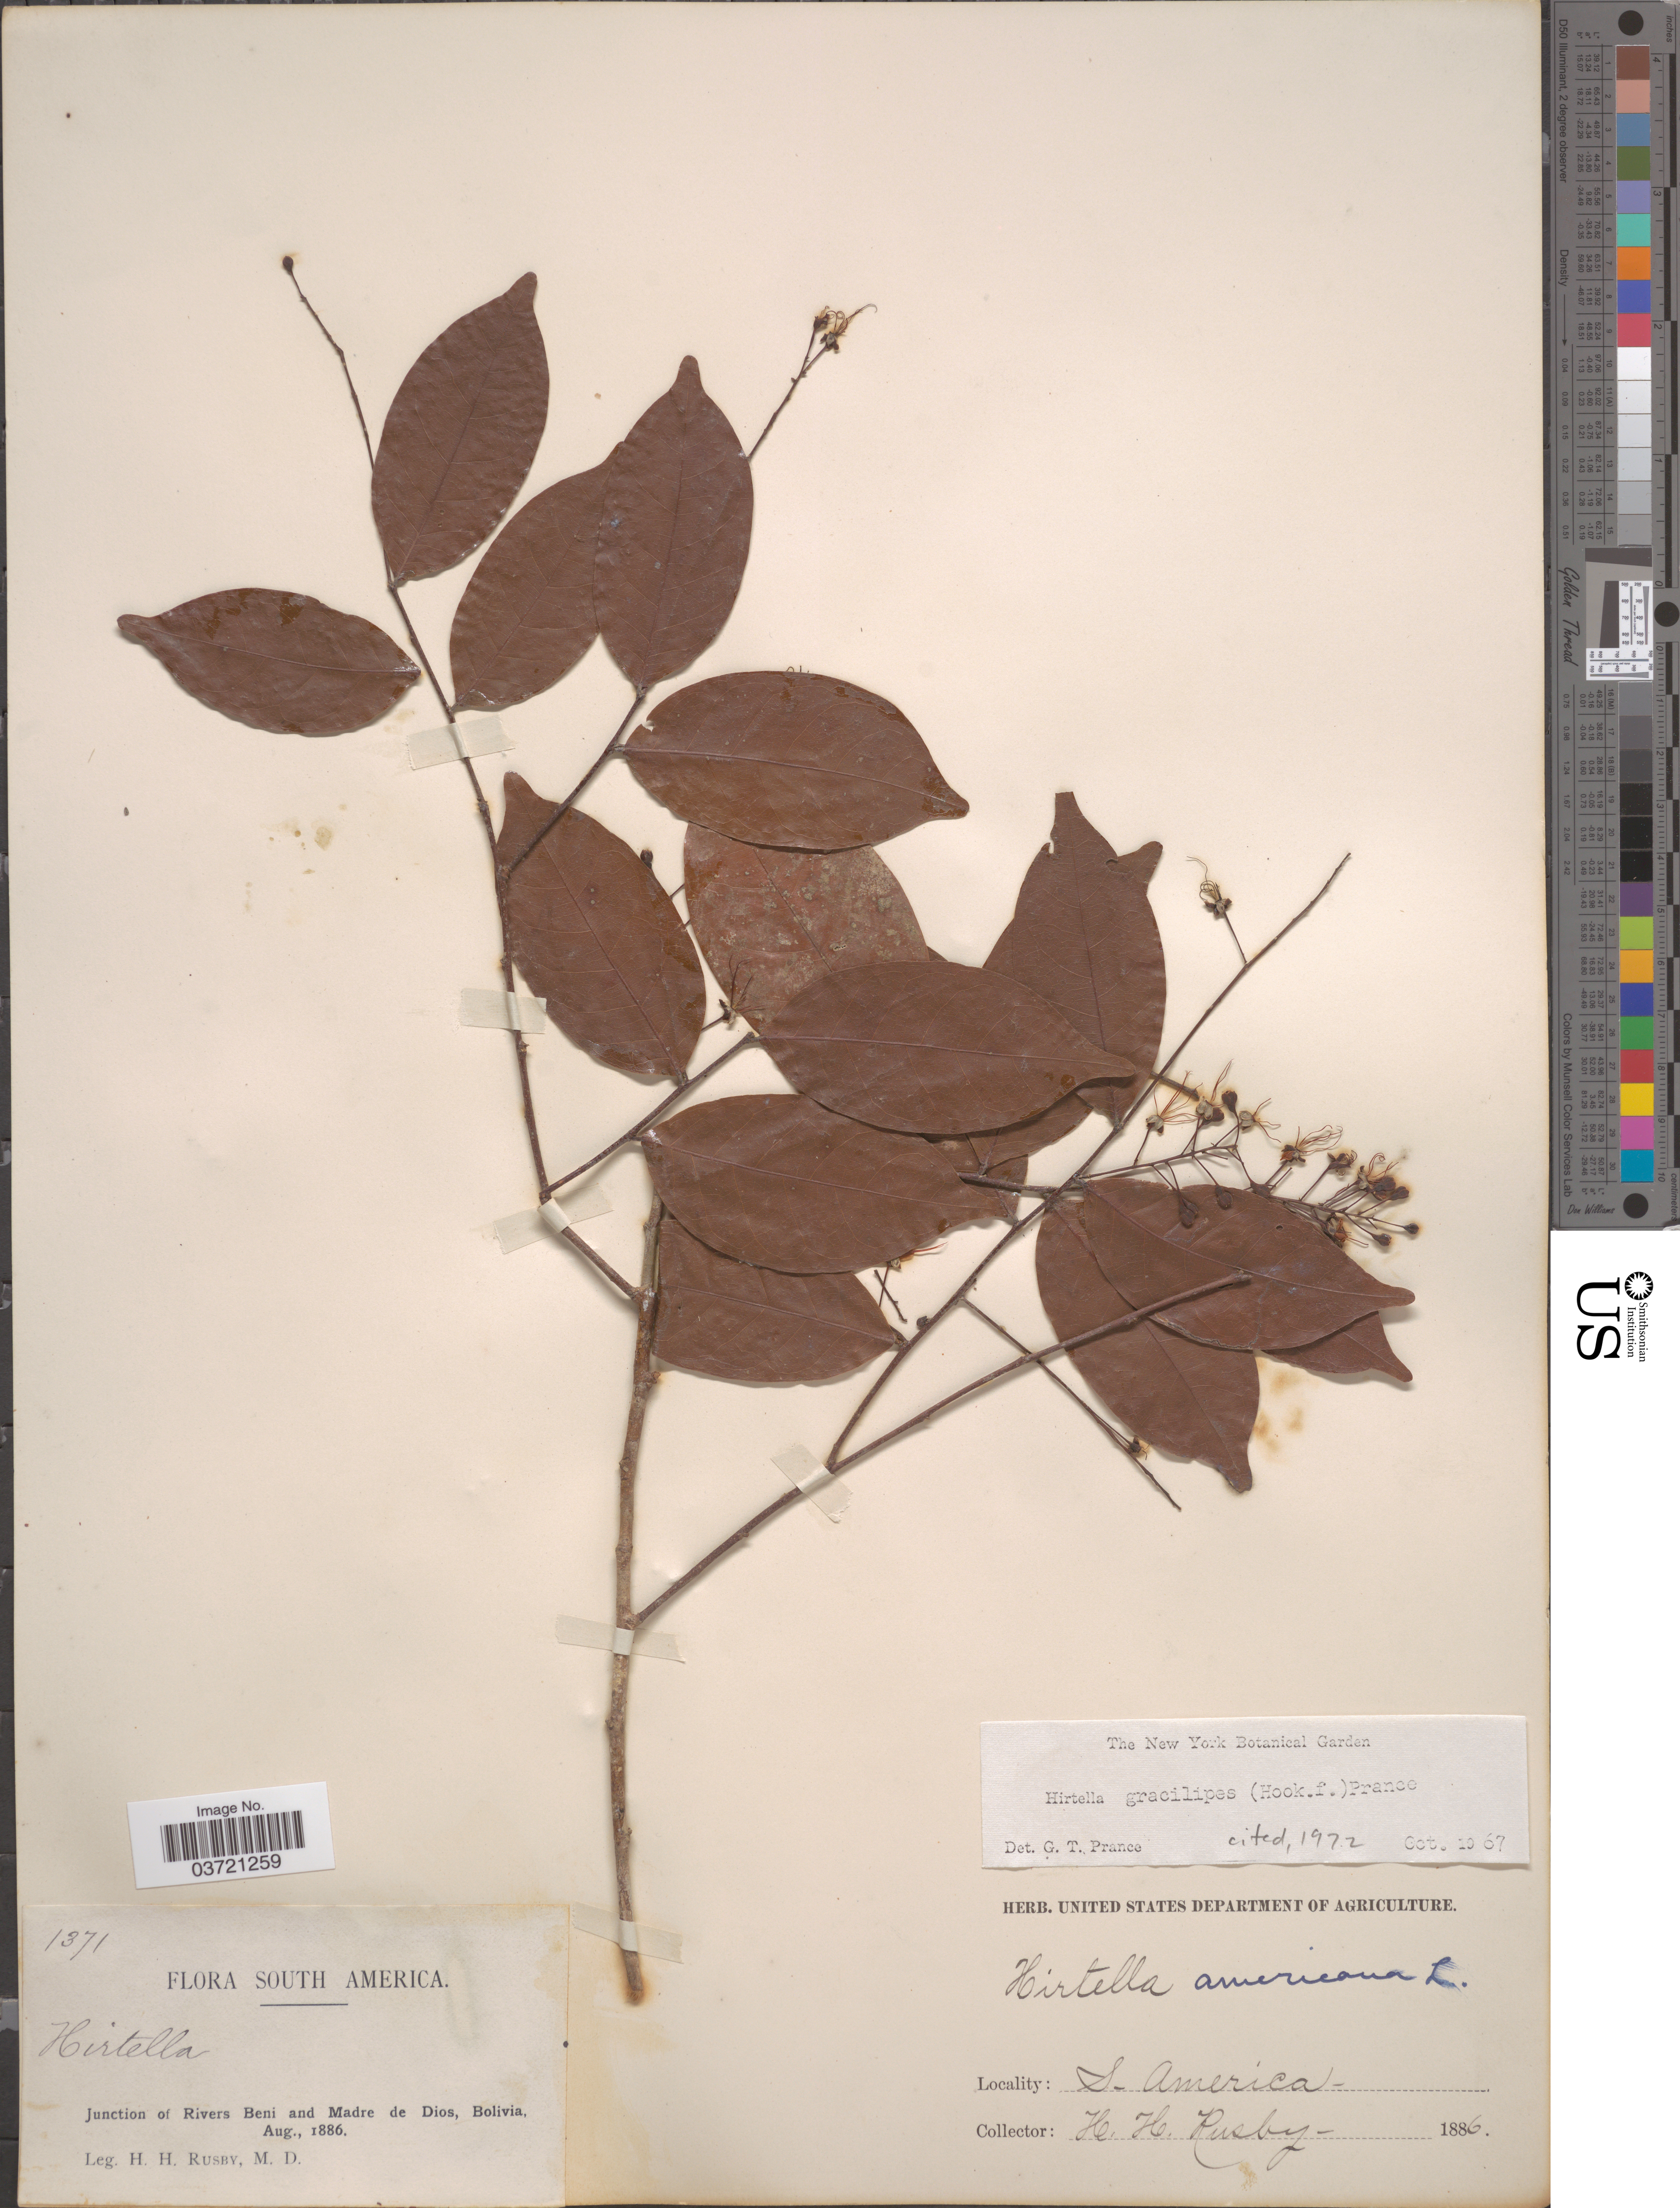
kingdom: Plantae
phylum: Tracheophyta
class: Magnoliopsida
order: Malpighiales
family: Chrysobalanaceae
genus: Hirtella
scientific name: Hirtella gracilipes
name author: (Hook. f.) Prance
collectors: H. H. Rusby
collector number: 1371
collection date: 1886-08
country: Bolivia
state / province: Beni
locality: Junction of Rivers Beni and Madre de Dios